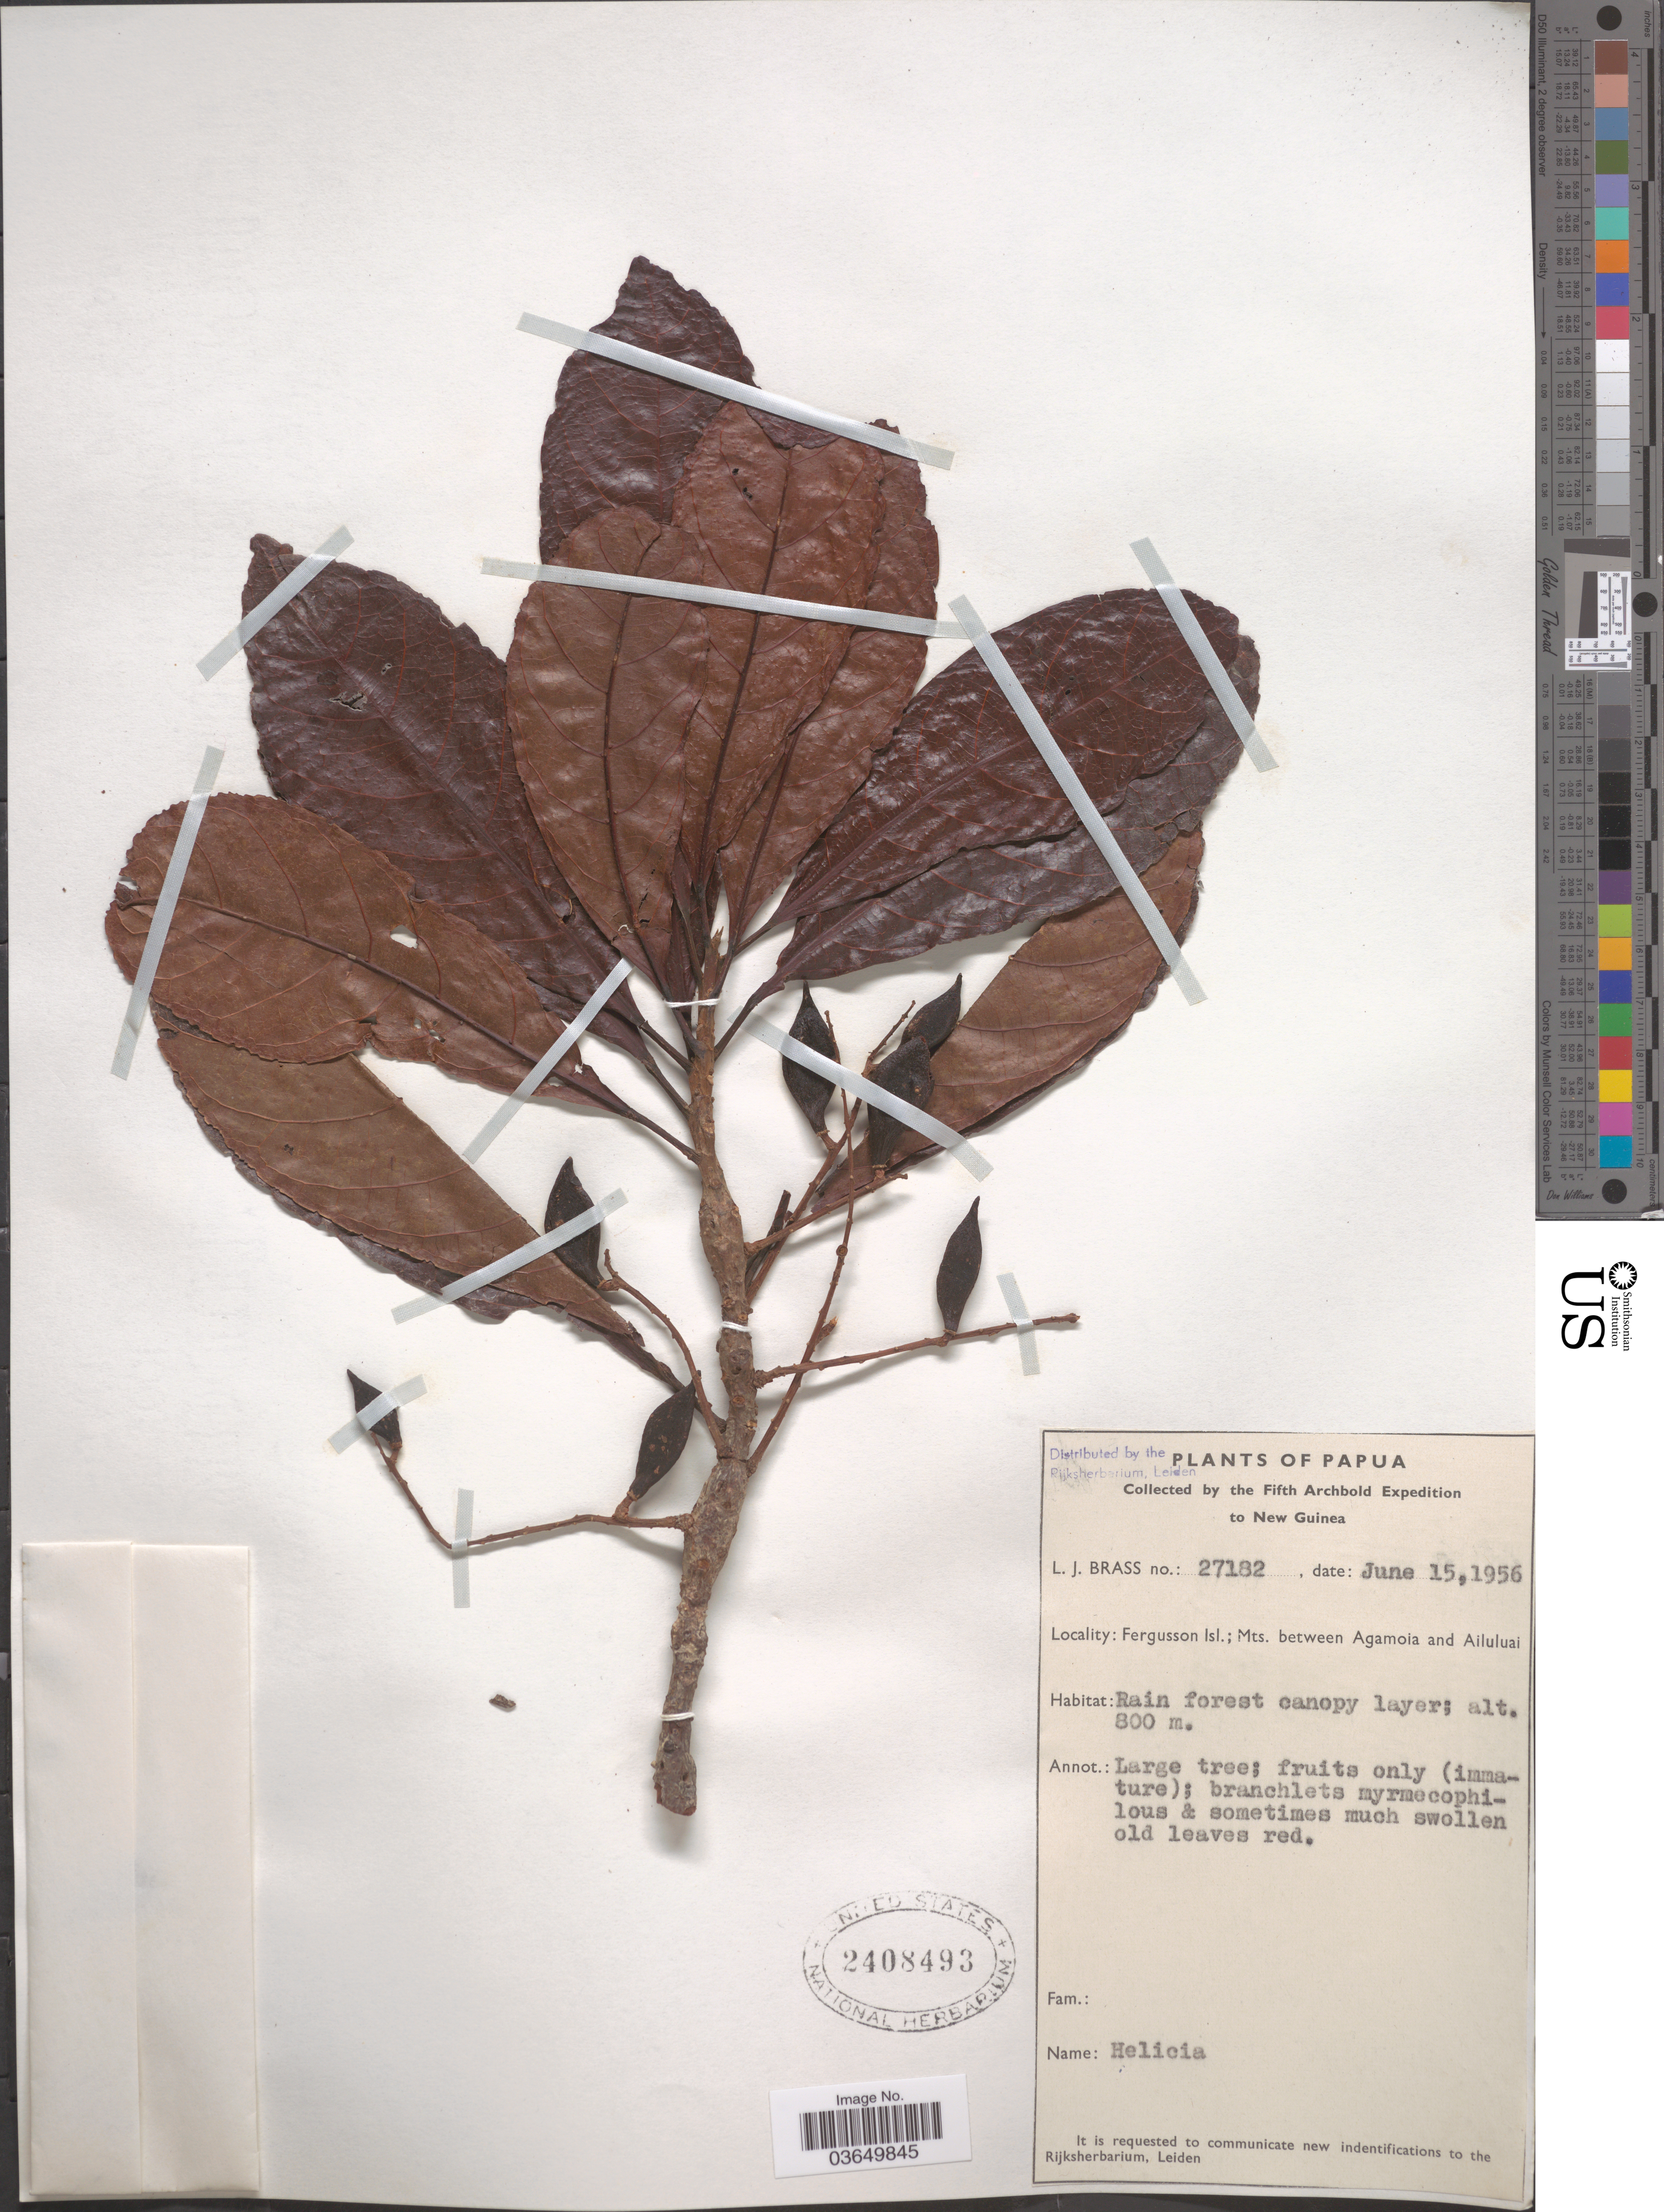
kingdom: Plantae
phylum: Tracheophyta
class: Magnoliopsida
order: Proteales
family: Proteaceae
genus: Helicia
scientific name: Helicia sp.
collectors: L. J. Brass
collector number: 27182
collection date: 1956-06-15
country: Papua New Guinea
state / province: Milne Bay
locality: Papua. New Guinea. Fergusson Isl.; Mts. between Agamoia and Ailuluai.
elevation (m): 800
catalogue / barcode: US 2408493